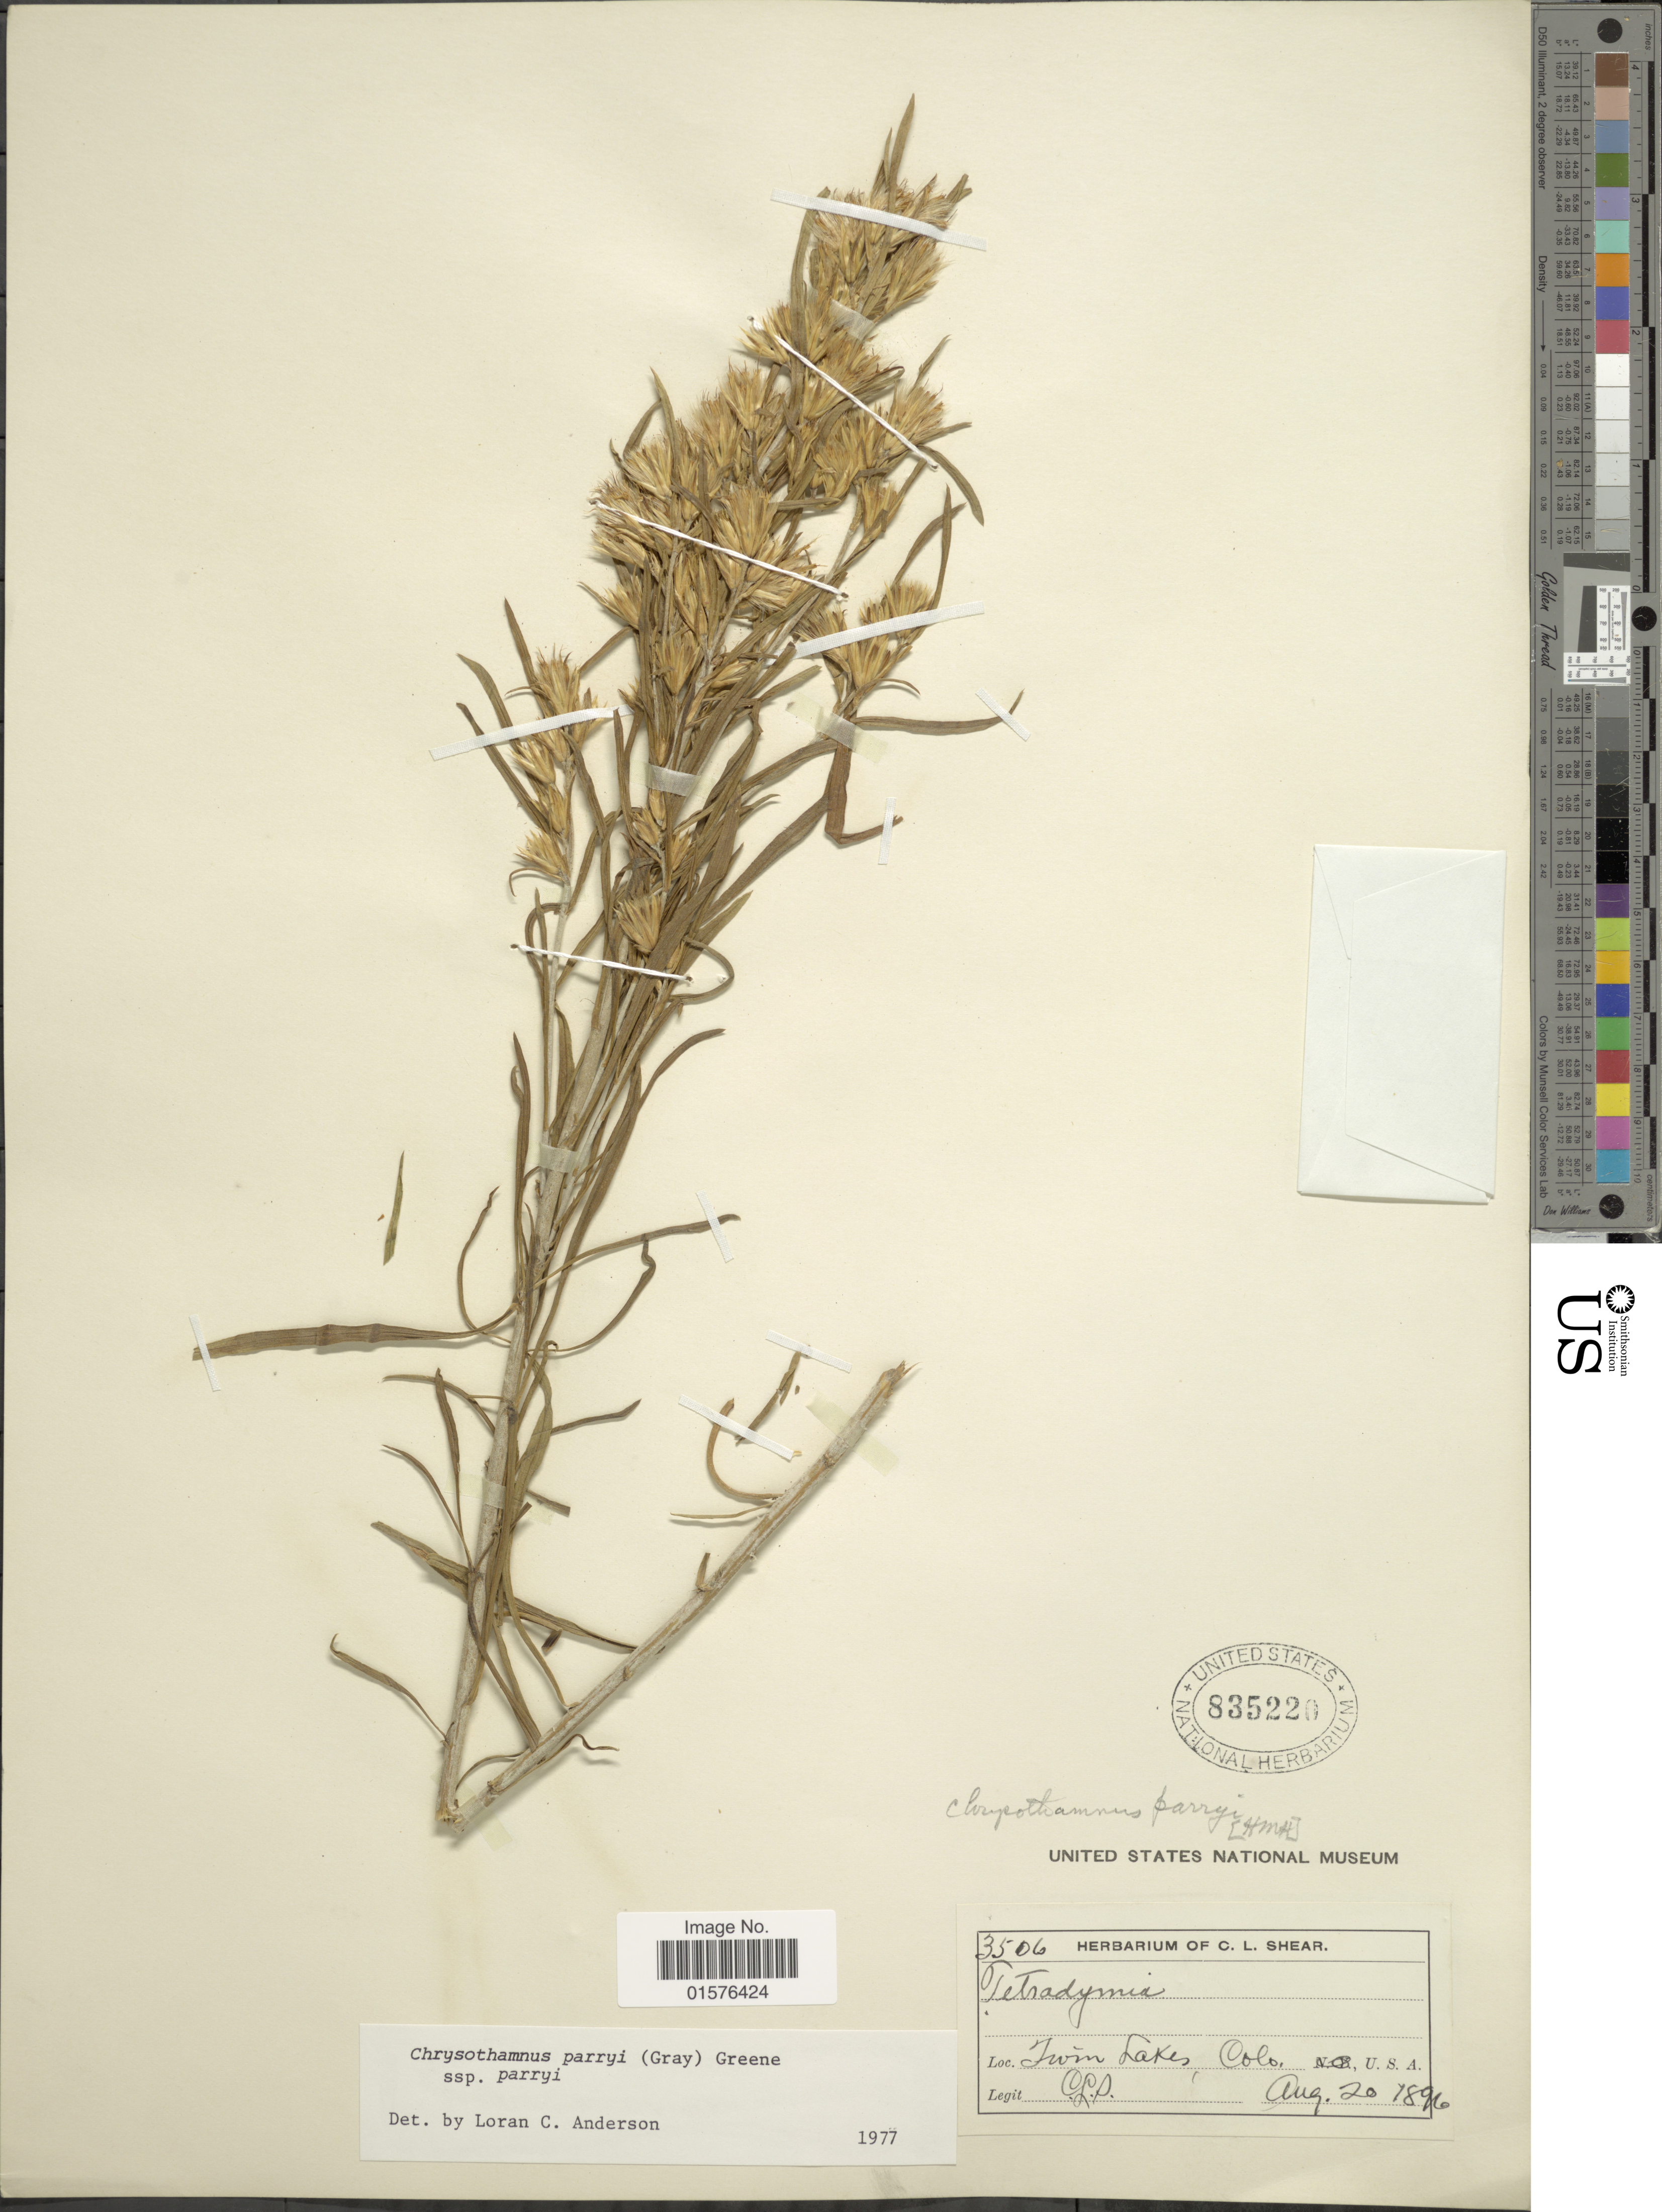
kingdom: Plantae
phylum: Tracheophyta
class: Magnoliopsida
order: Asterales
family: Asteraceae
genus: Ericameria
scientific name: Ericameria parryi var. parryi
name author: (A. Gray) G.L. Nesom & G.I. Baird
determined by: Urbatsch, Lowell E., Curator (LSU), Louisiana State University (UNITED STATES)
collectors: C. L. Shear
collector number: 3506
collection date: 1896-08-20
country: United States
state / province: Colorado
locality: Twin Lakes.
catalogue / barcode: US 835220